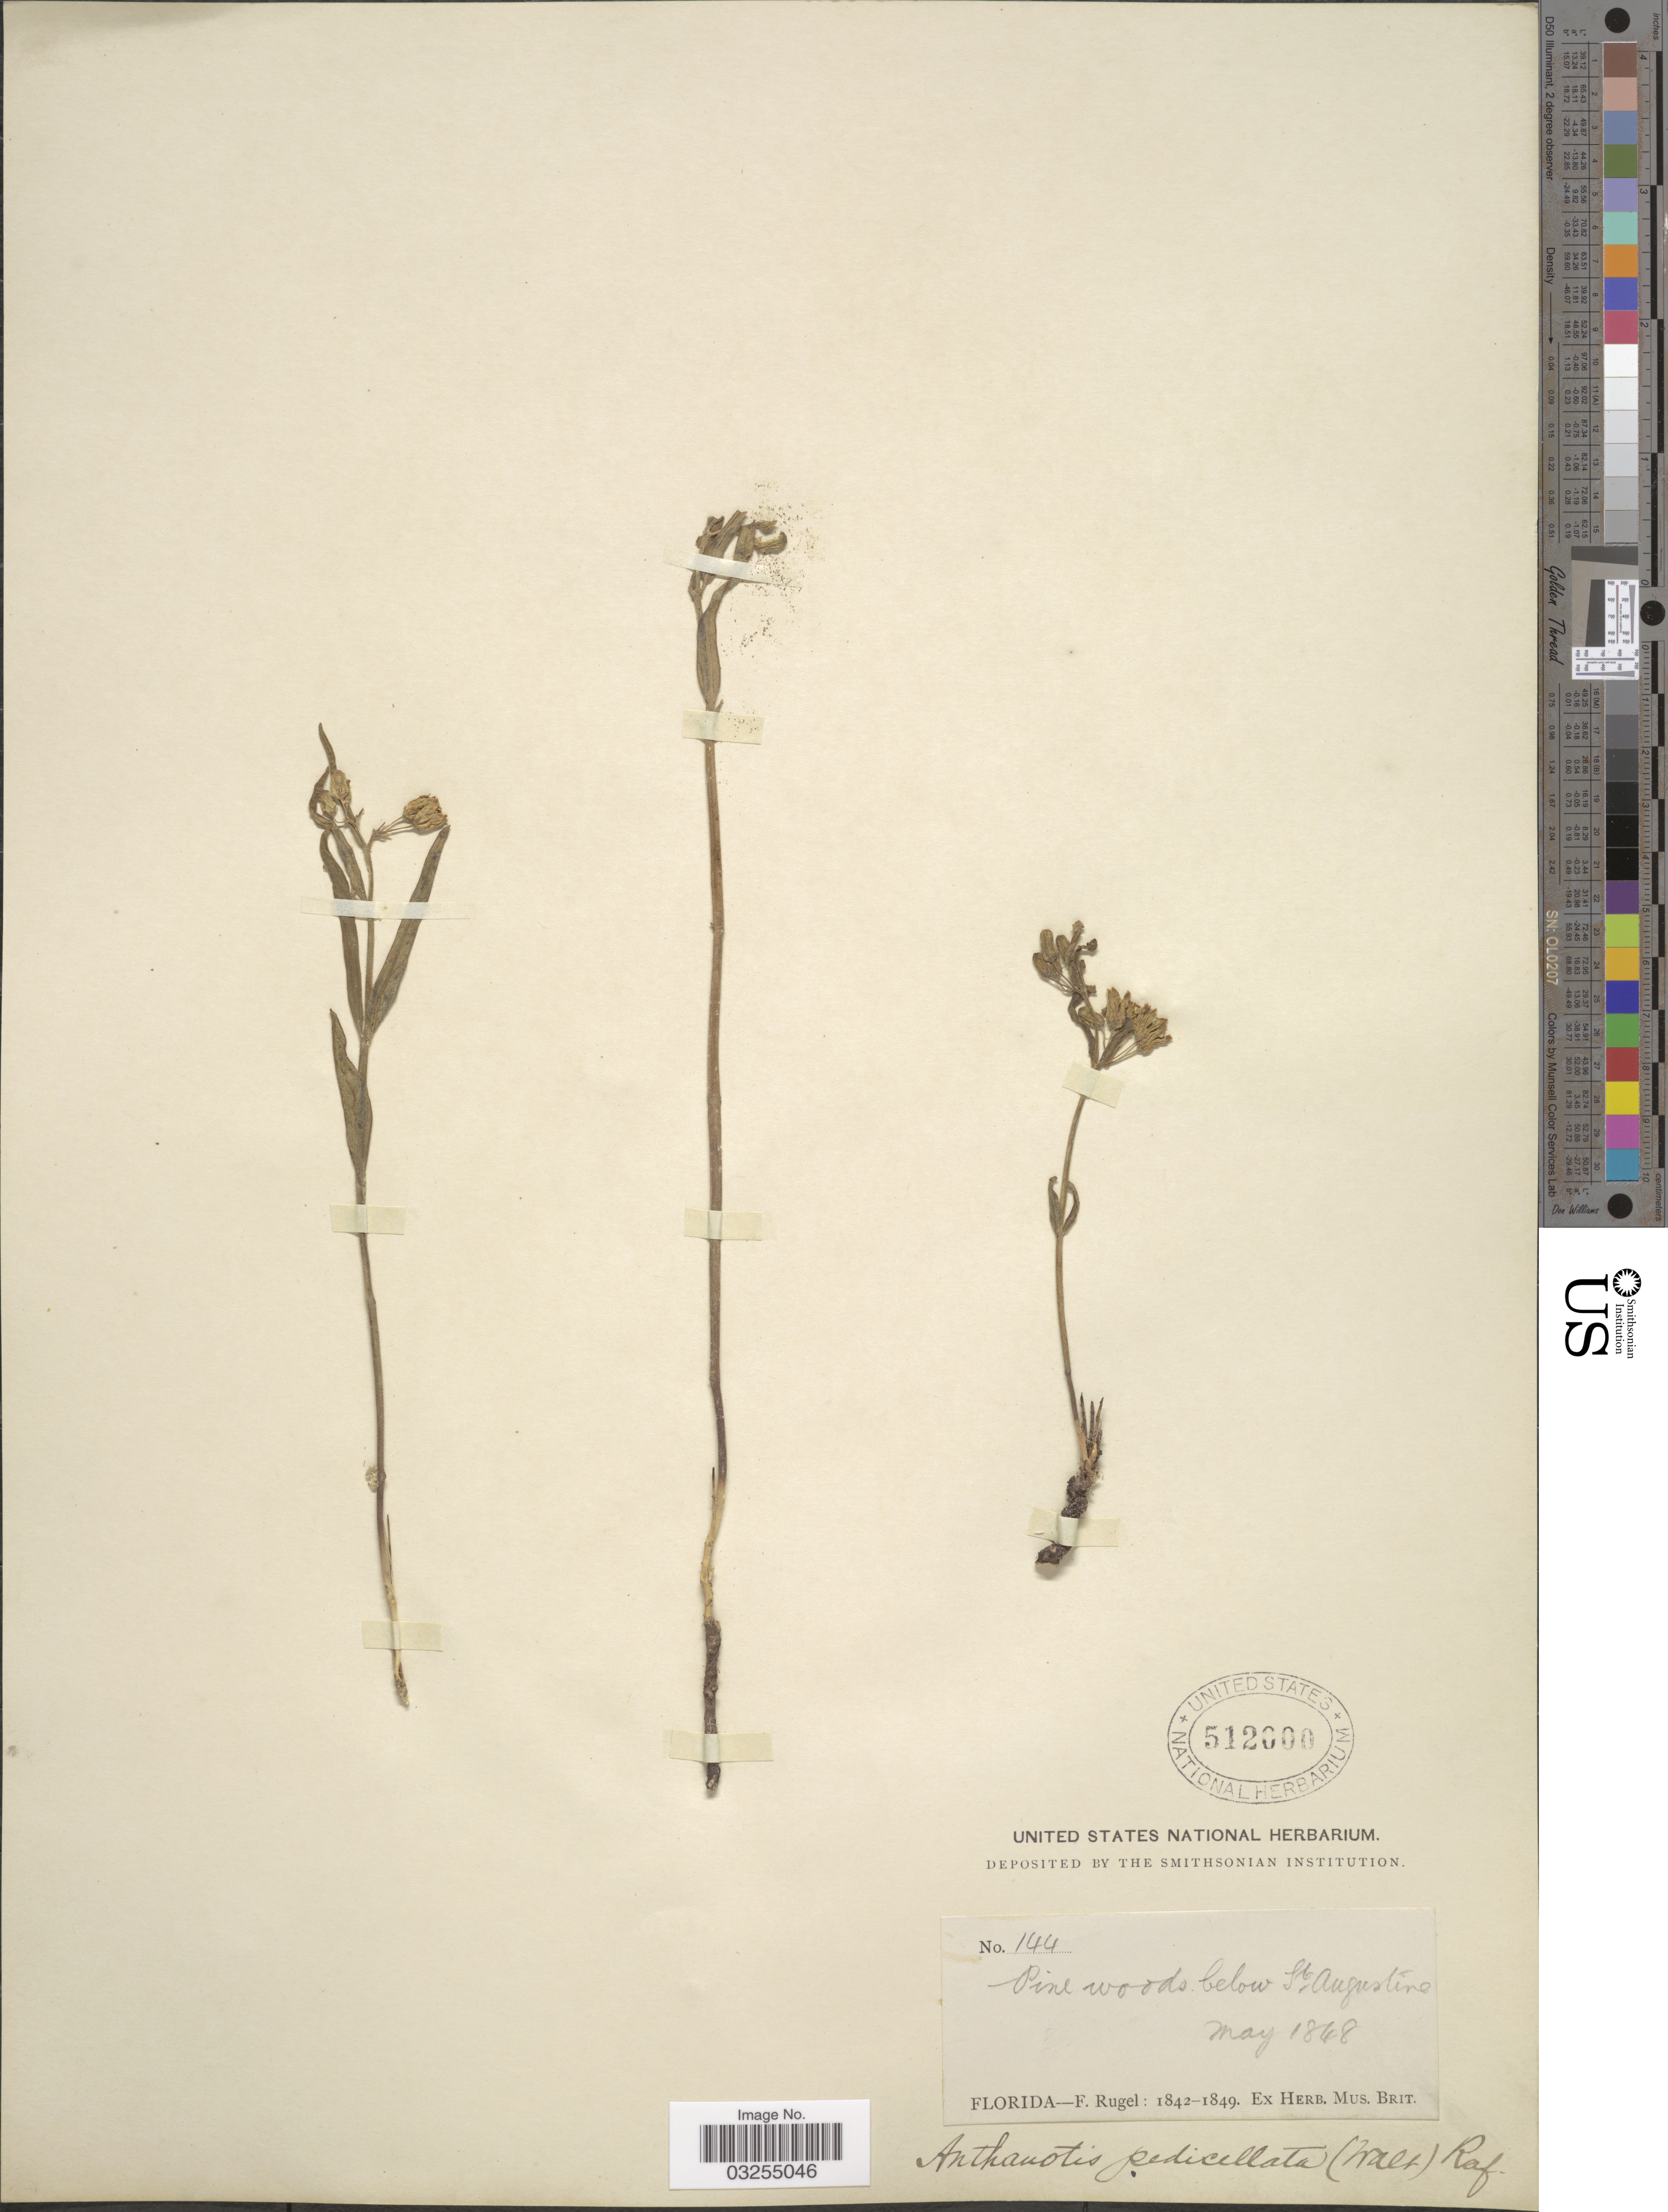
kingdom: Plantae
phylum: Tracheophyta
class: Magnoliopsida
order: Gentianales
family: Apocynaceae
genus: Asclepias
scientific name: Asclepias pedicellata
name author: Walter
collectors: F. Rugel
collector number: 144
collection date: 1848-05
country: United States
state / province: Florida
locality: Pine woods below St. Augustino.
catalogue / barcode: US 512000